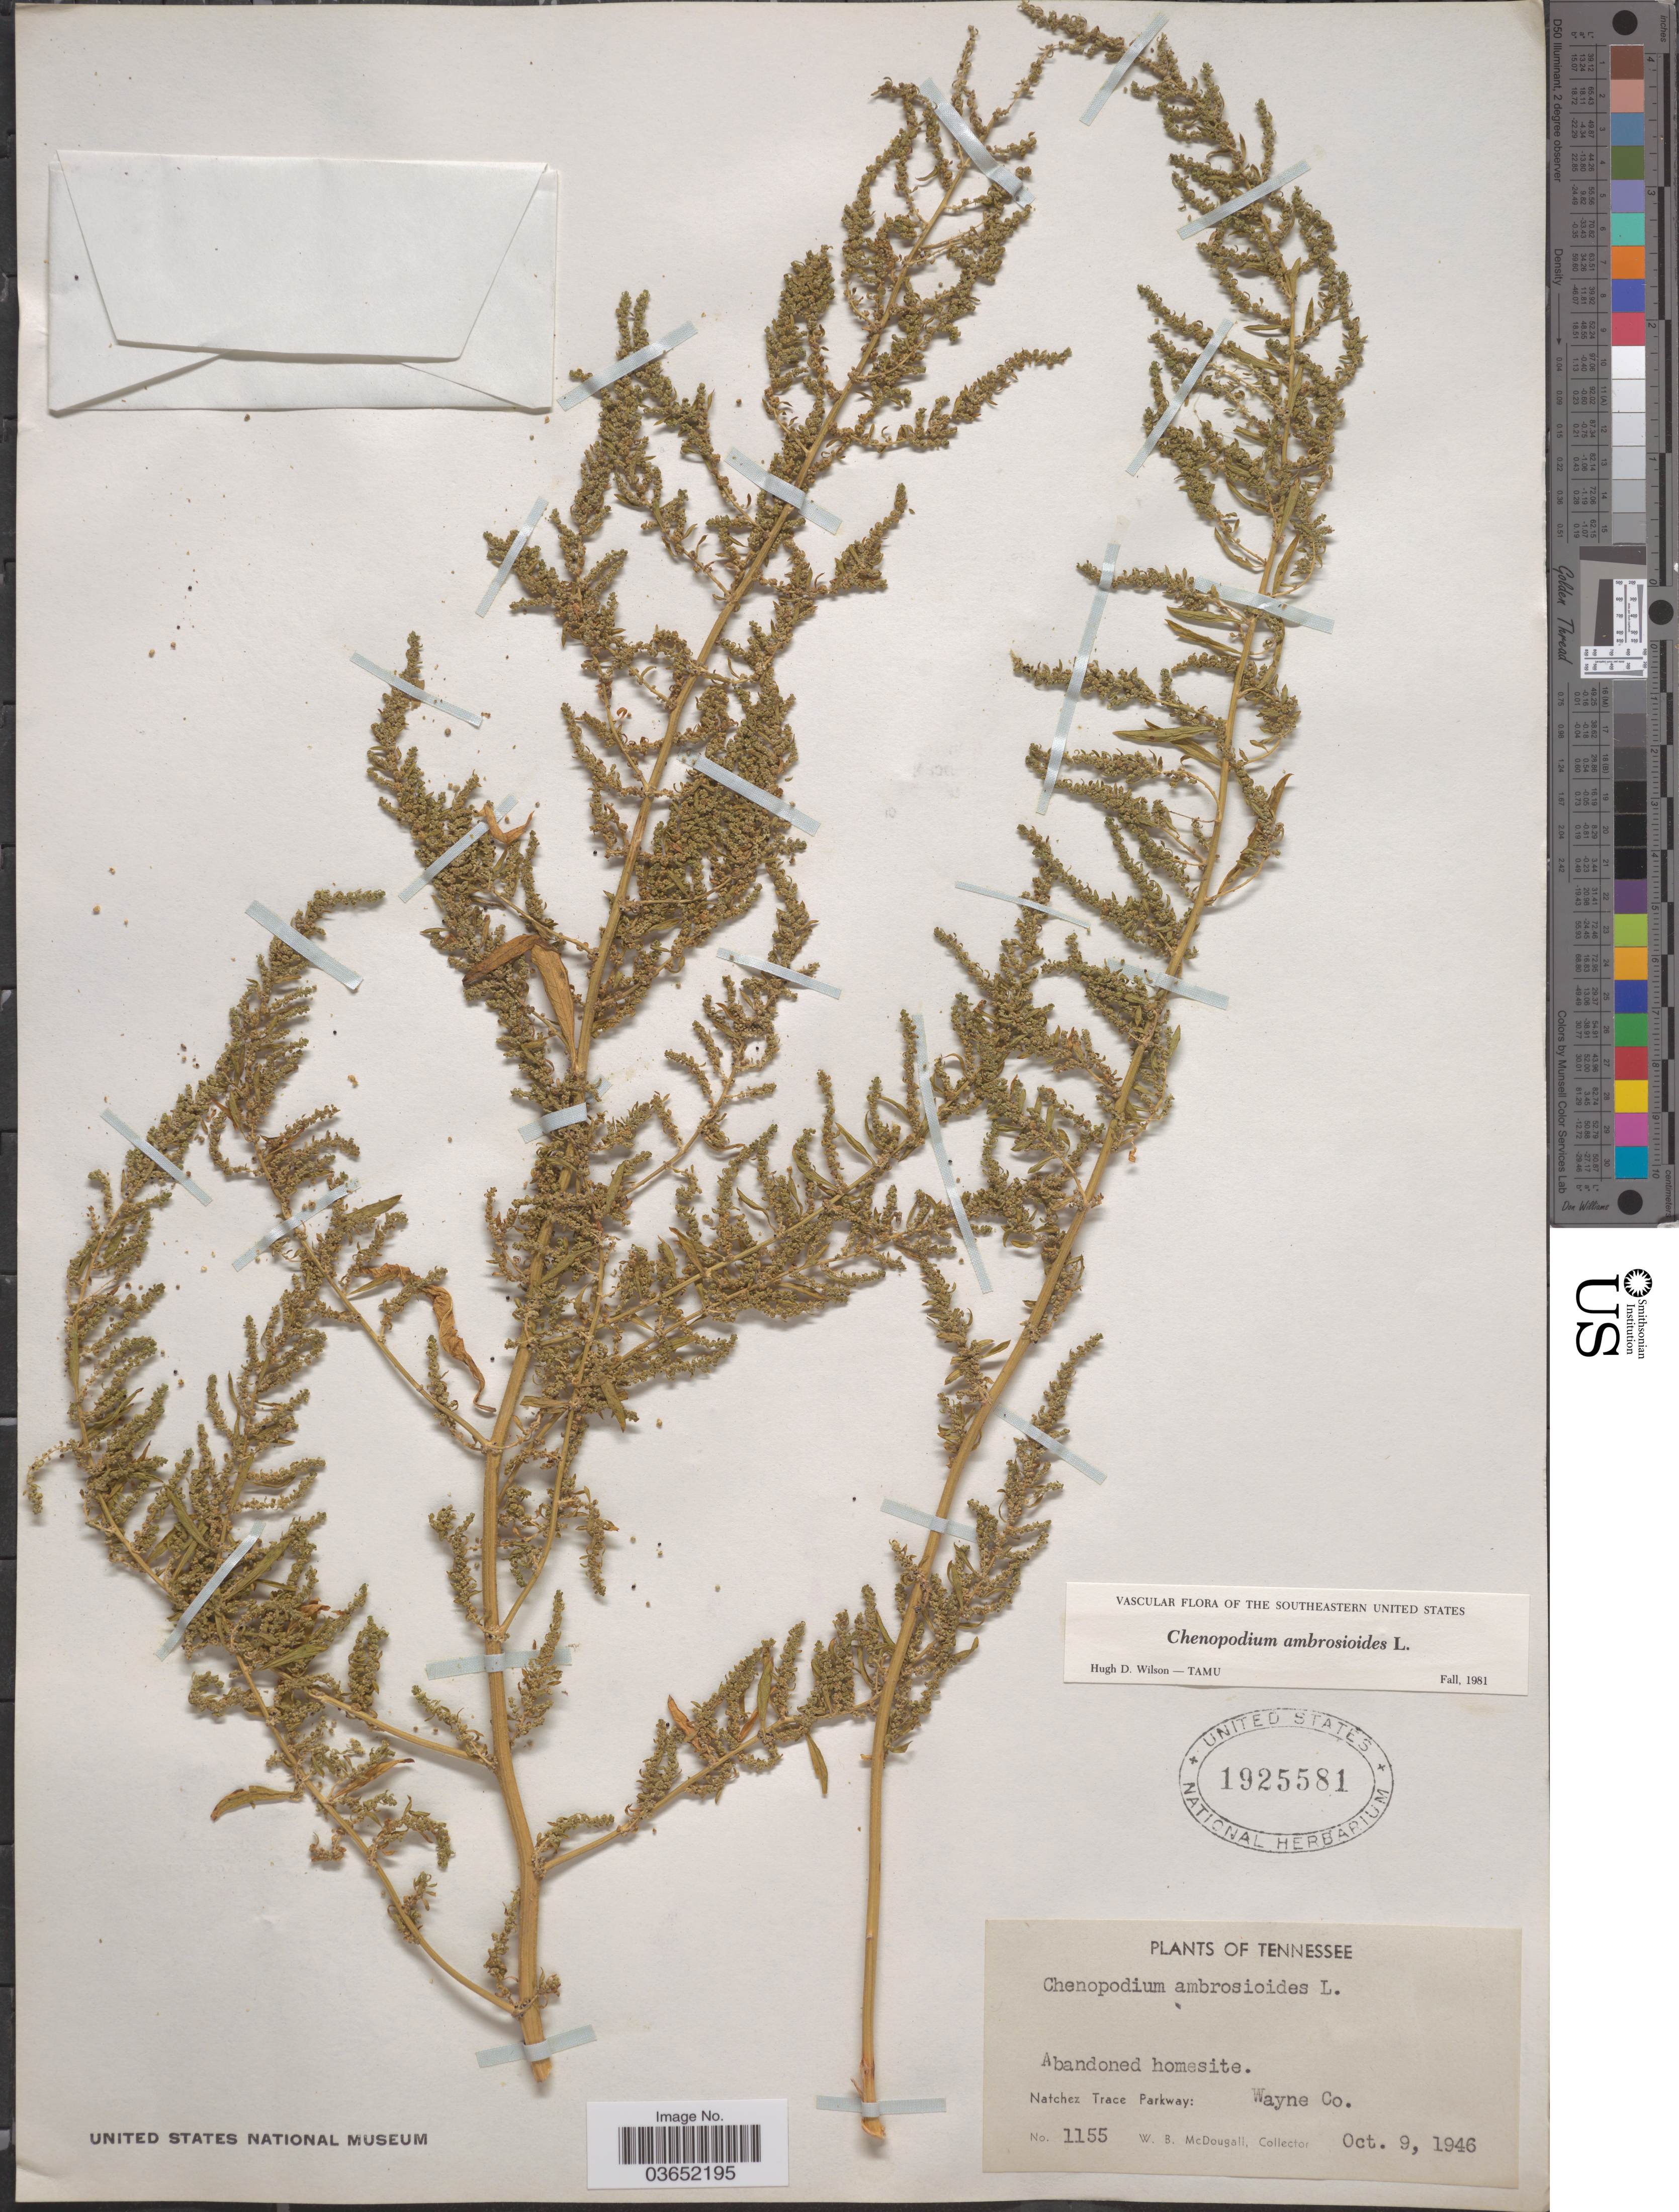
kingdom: Plantae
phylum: Tracheophyta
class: Magnoliopsida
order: Caryophyllales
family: Amaranthaceae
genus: Chenopodium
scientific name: Chenopodium ambrosioides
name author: L.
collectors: W. B. McDougall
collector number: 1155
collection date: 1946-10-09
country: United States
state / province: Tennessee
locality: Natchez Trace Parkway: Wayne Co.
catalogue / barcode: US 1925581